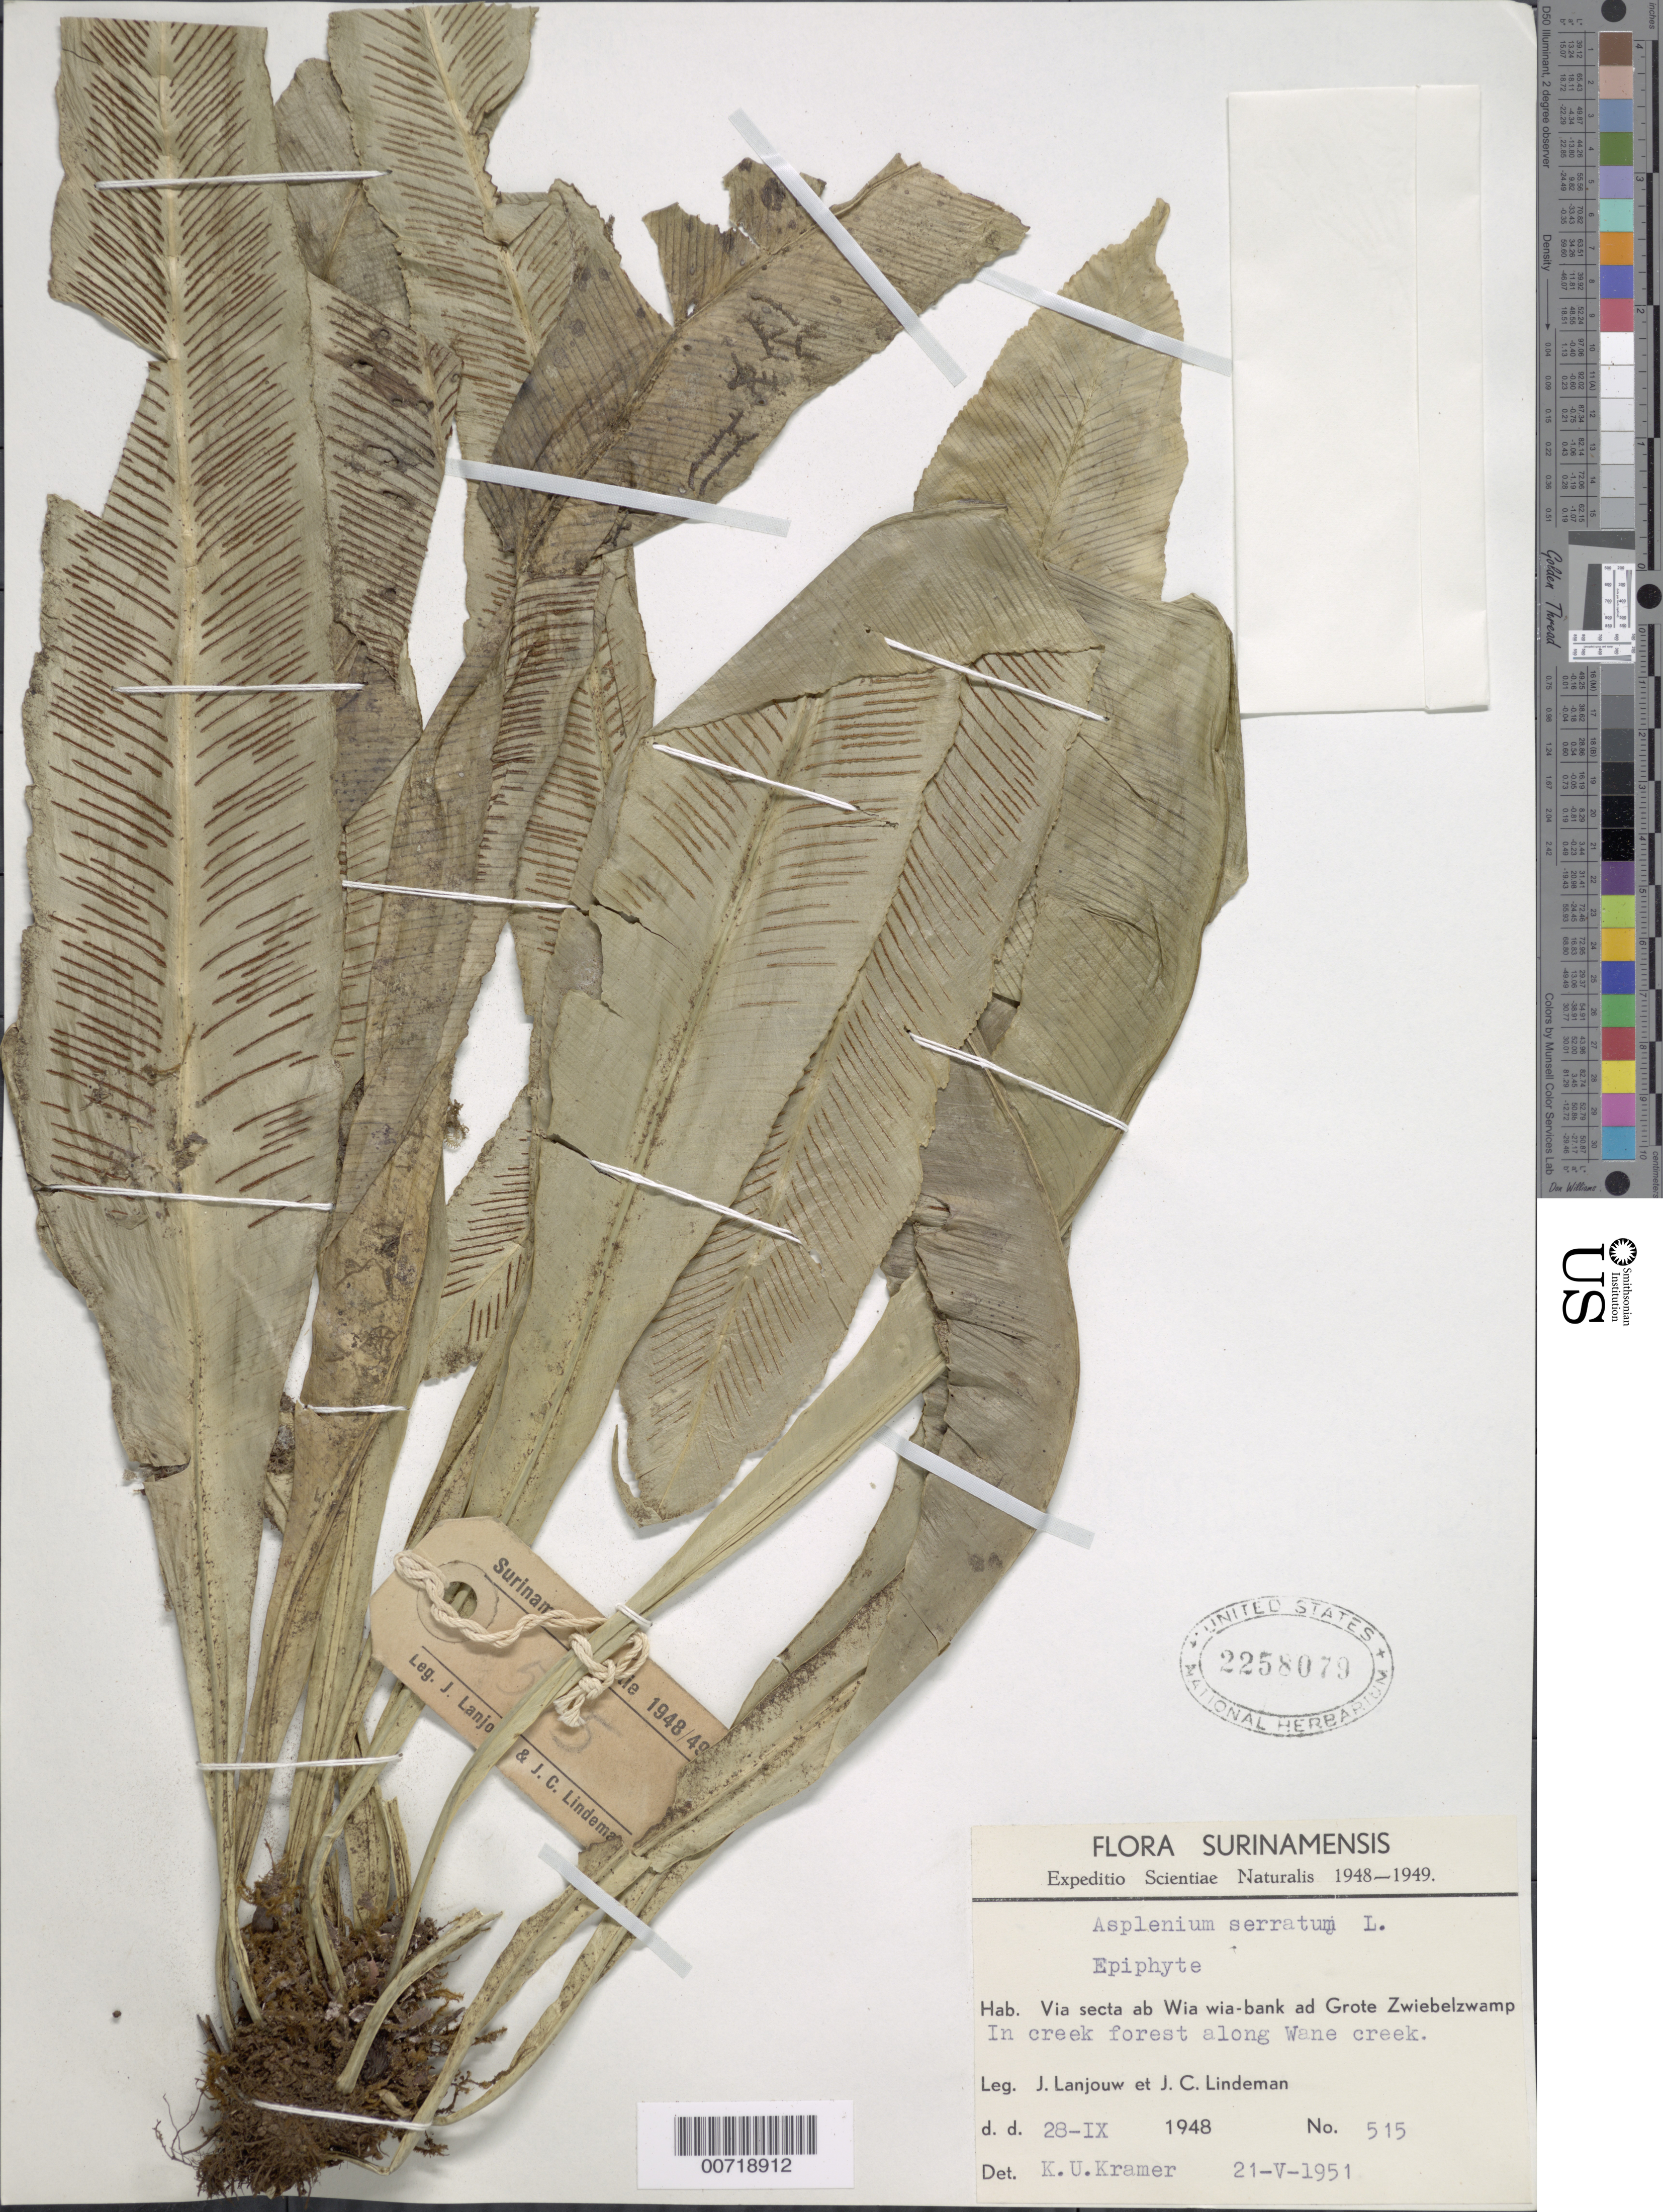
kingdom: Plantae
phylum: Tracheophyta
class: Polypodiopsida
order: Polypodiales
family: Aspleniaceae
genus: Asplenium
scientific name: Asplenium serratum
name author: L.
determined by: Kramer, K. U.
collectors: J. Lanjouw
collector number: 515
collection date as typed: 28-Aug-33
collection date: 1933-08-28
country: Suriname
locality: Moengo Tapoe to Grote Zwiebelzwamp; Wane creek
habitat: Creek forest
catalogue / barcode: US 2258079